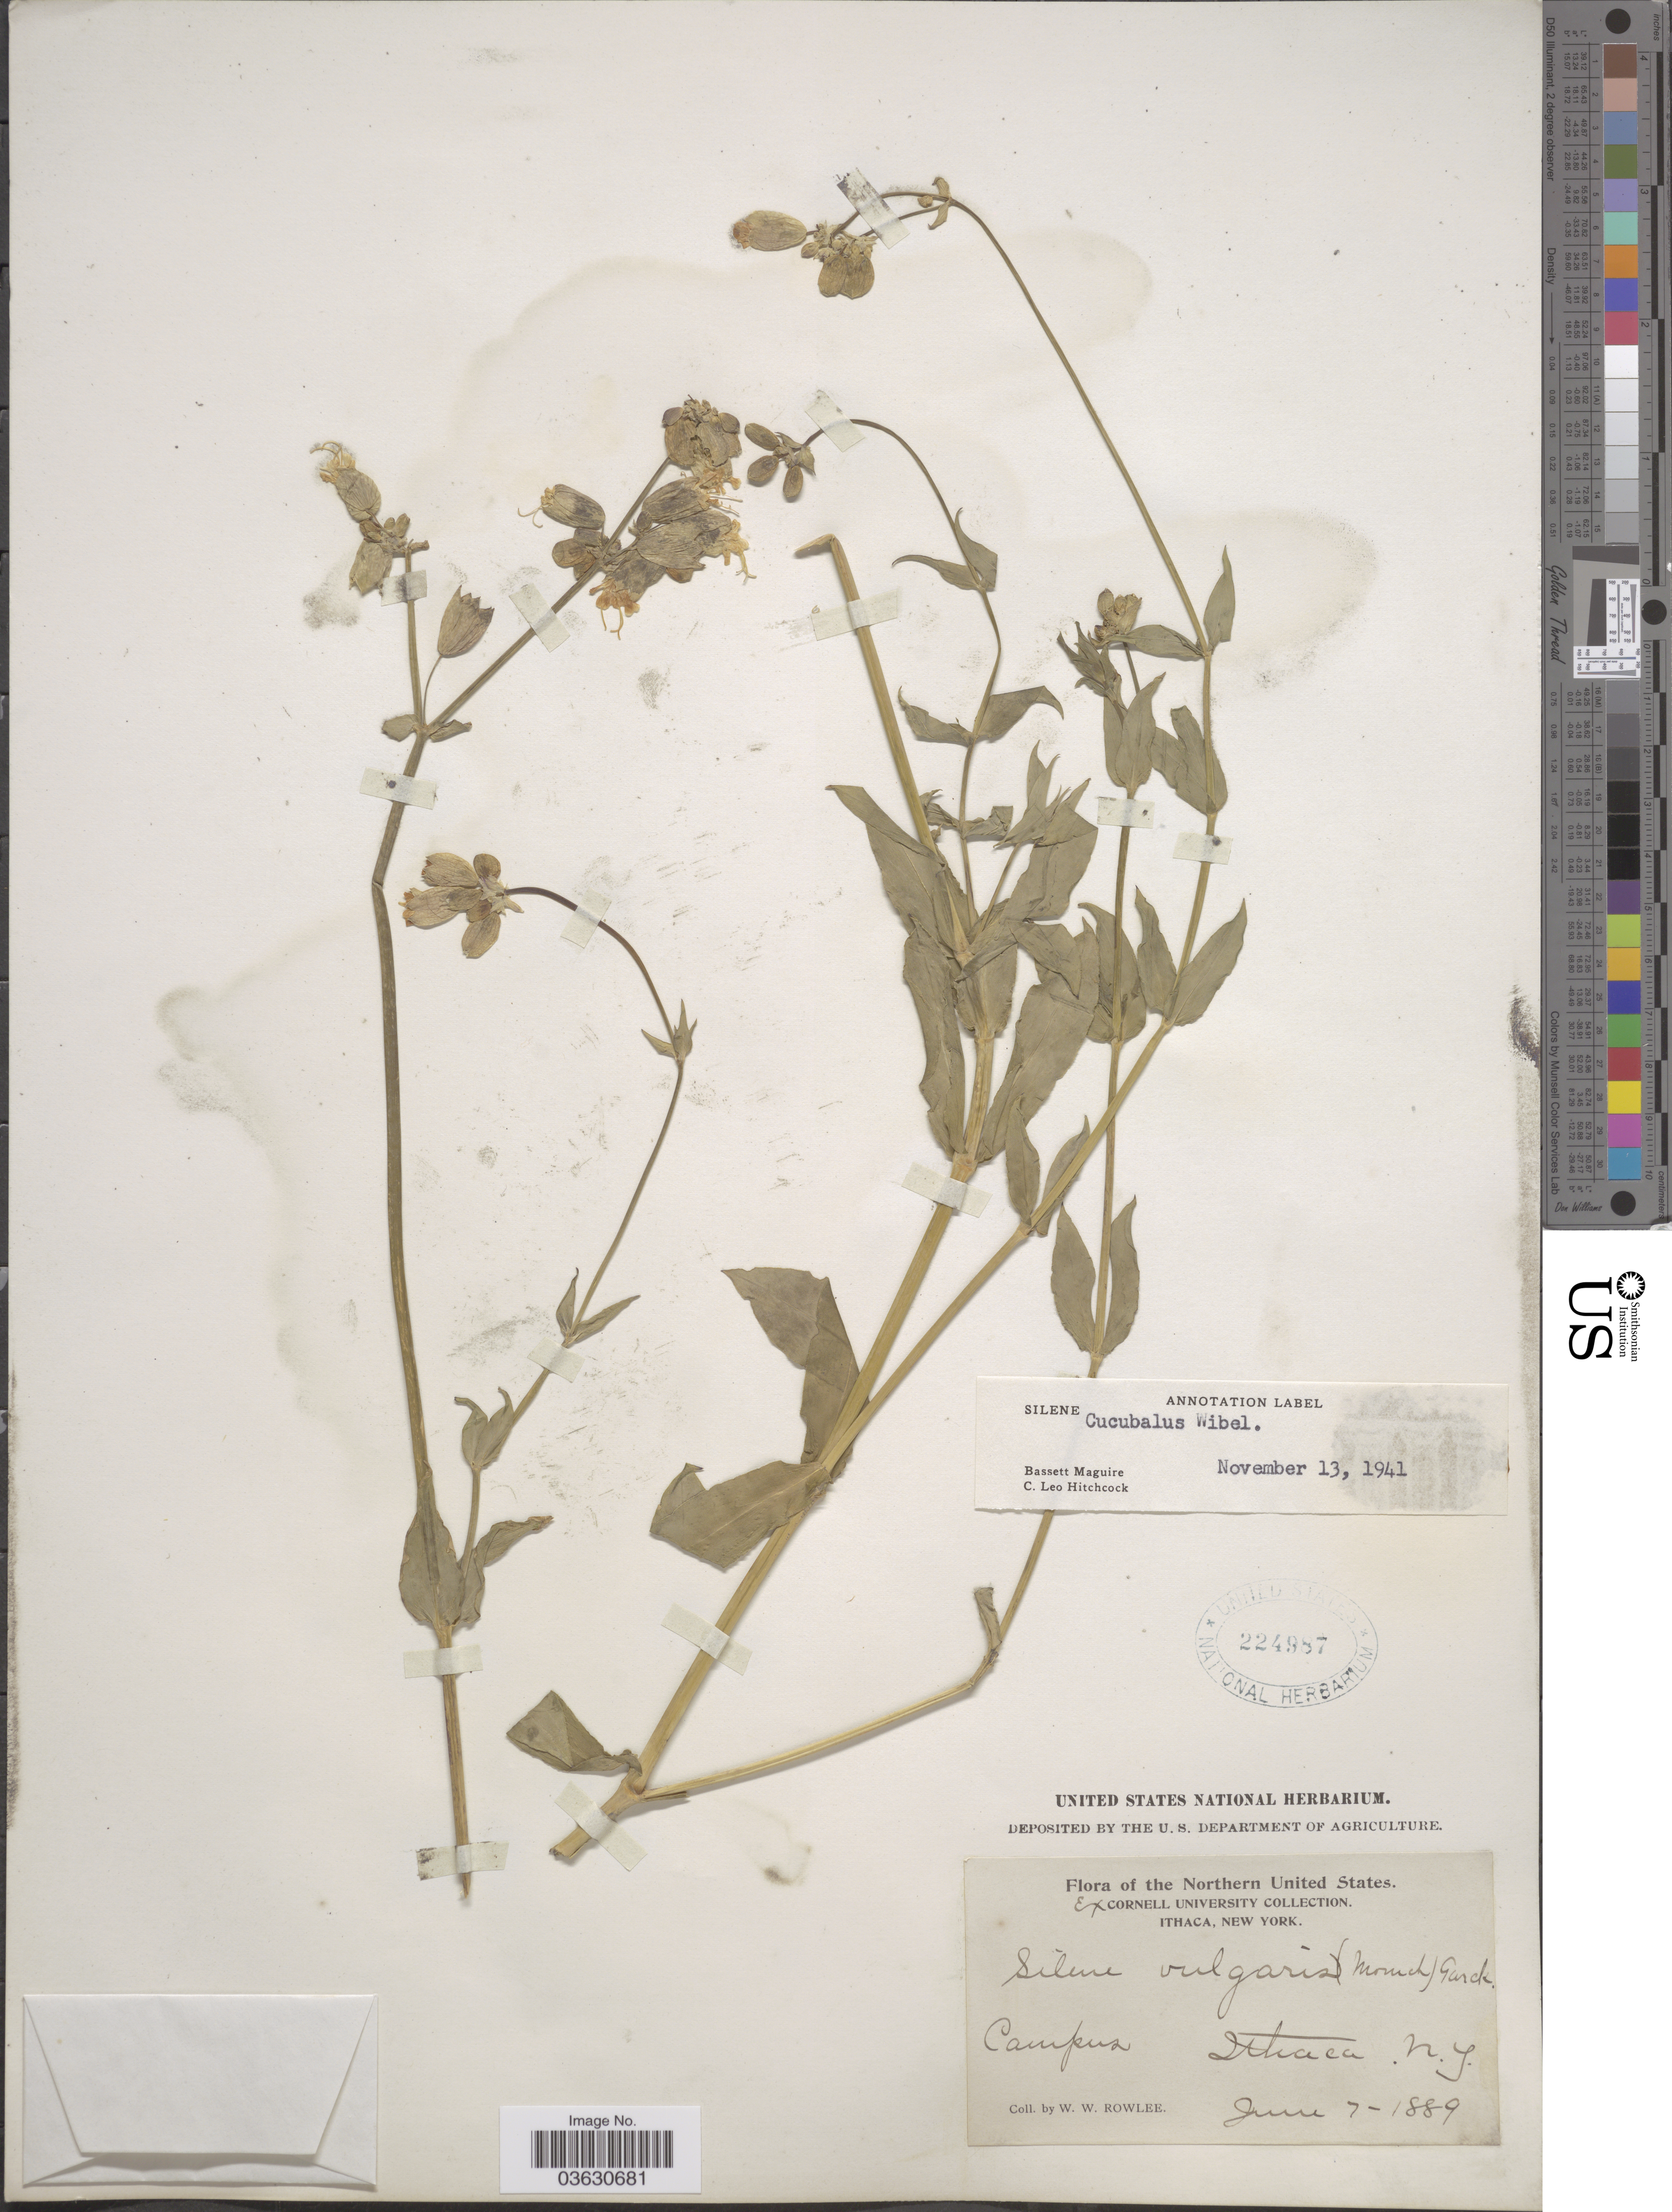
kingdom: Plantae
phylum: Tracheophyta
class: Magnoliopsida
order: Caryophyllales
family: Caryophyllaceae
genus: Silene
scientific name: Silene cucubalus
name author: L.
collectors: W. W. Rowlee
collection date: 1889-06-07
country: United States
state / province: New York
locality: The Northern United States. Campus, Ithaca.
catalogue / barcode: US 224987